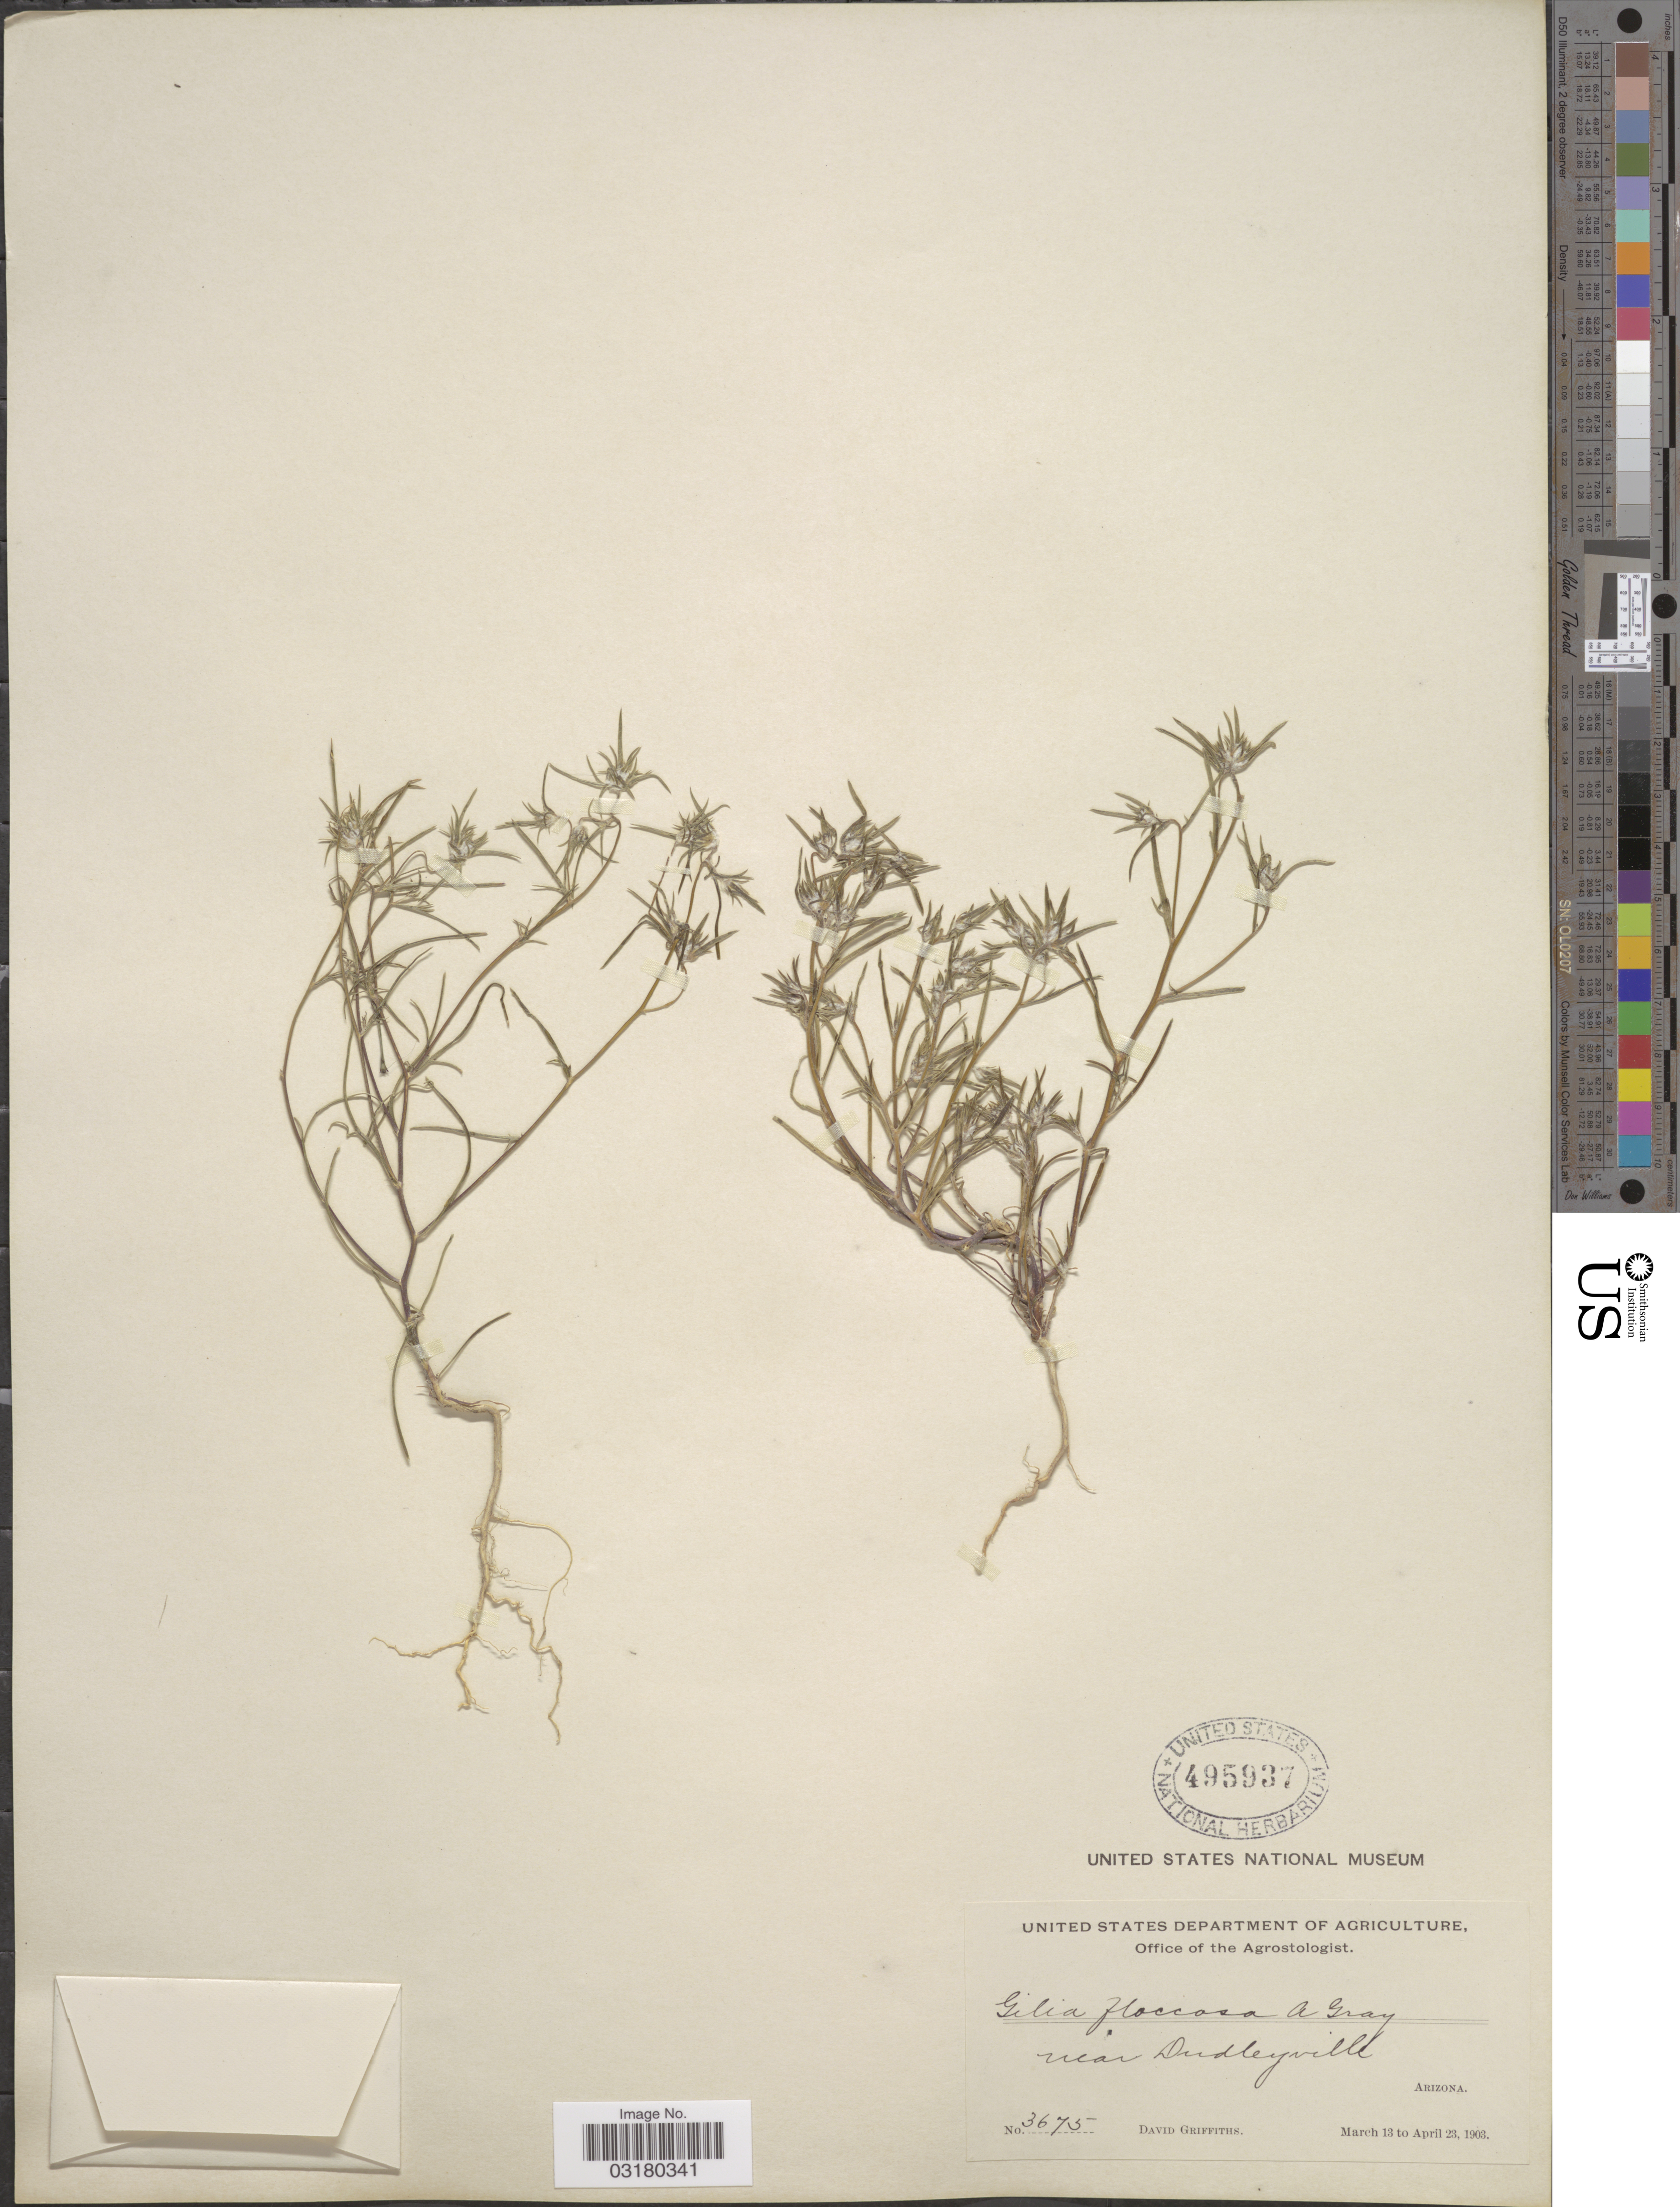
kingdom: Plantae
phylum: Tracheophyta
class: Magnoliopsida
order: Ericales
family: Polemoniaceae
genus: Eriastrum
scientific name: Eriastrum sp.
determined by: Strong, Mark T., (BOT), Smithsonian Institution - National Museum of Natural History (UNITED STATES)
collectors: D. Griffiths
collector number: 3675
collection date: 1903-03-13/1903-04-23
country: United States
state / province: Arizona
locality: Near Dudleyville.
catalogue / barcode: US 495937